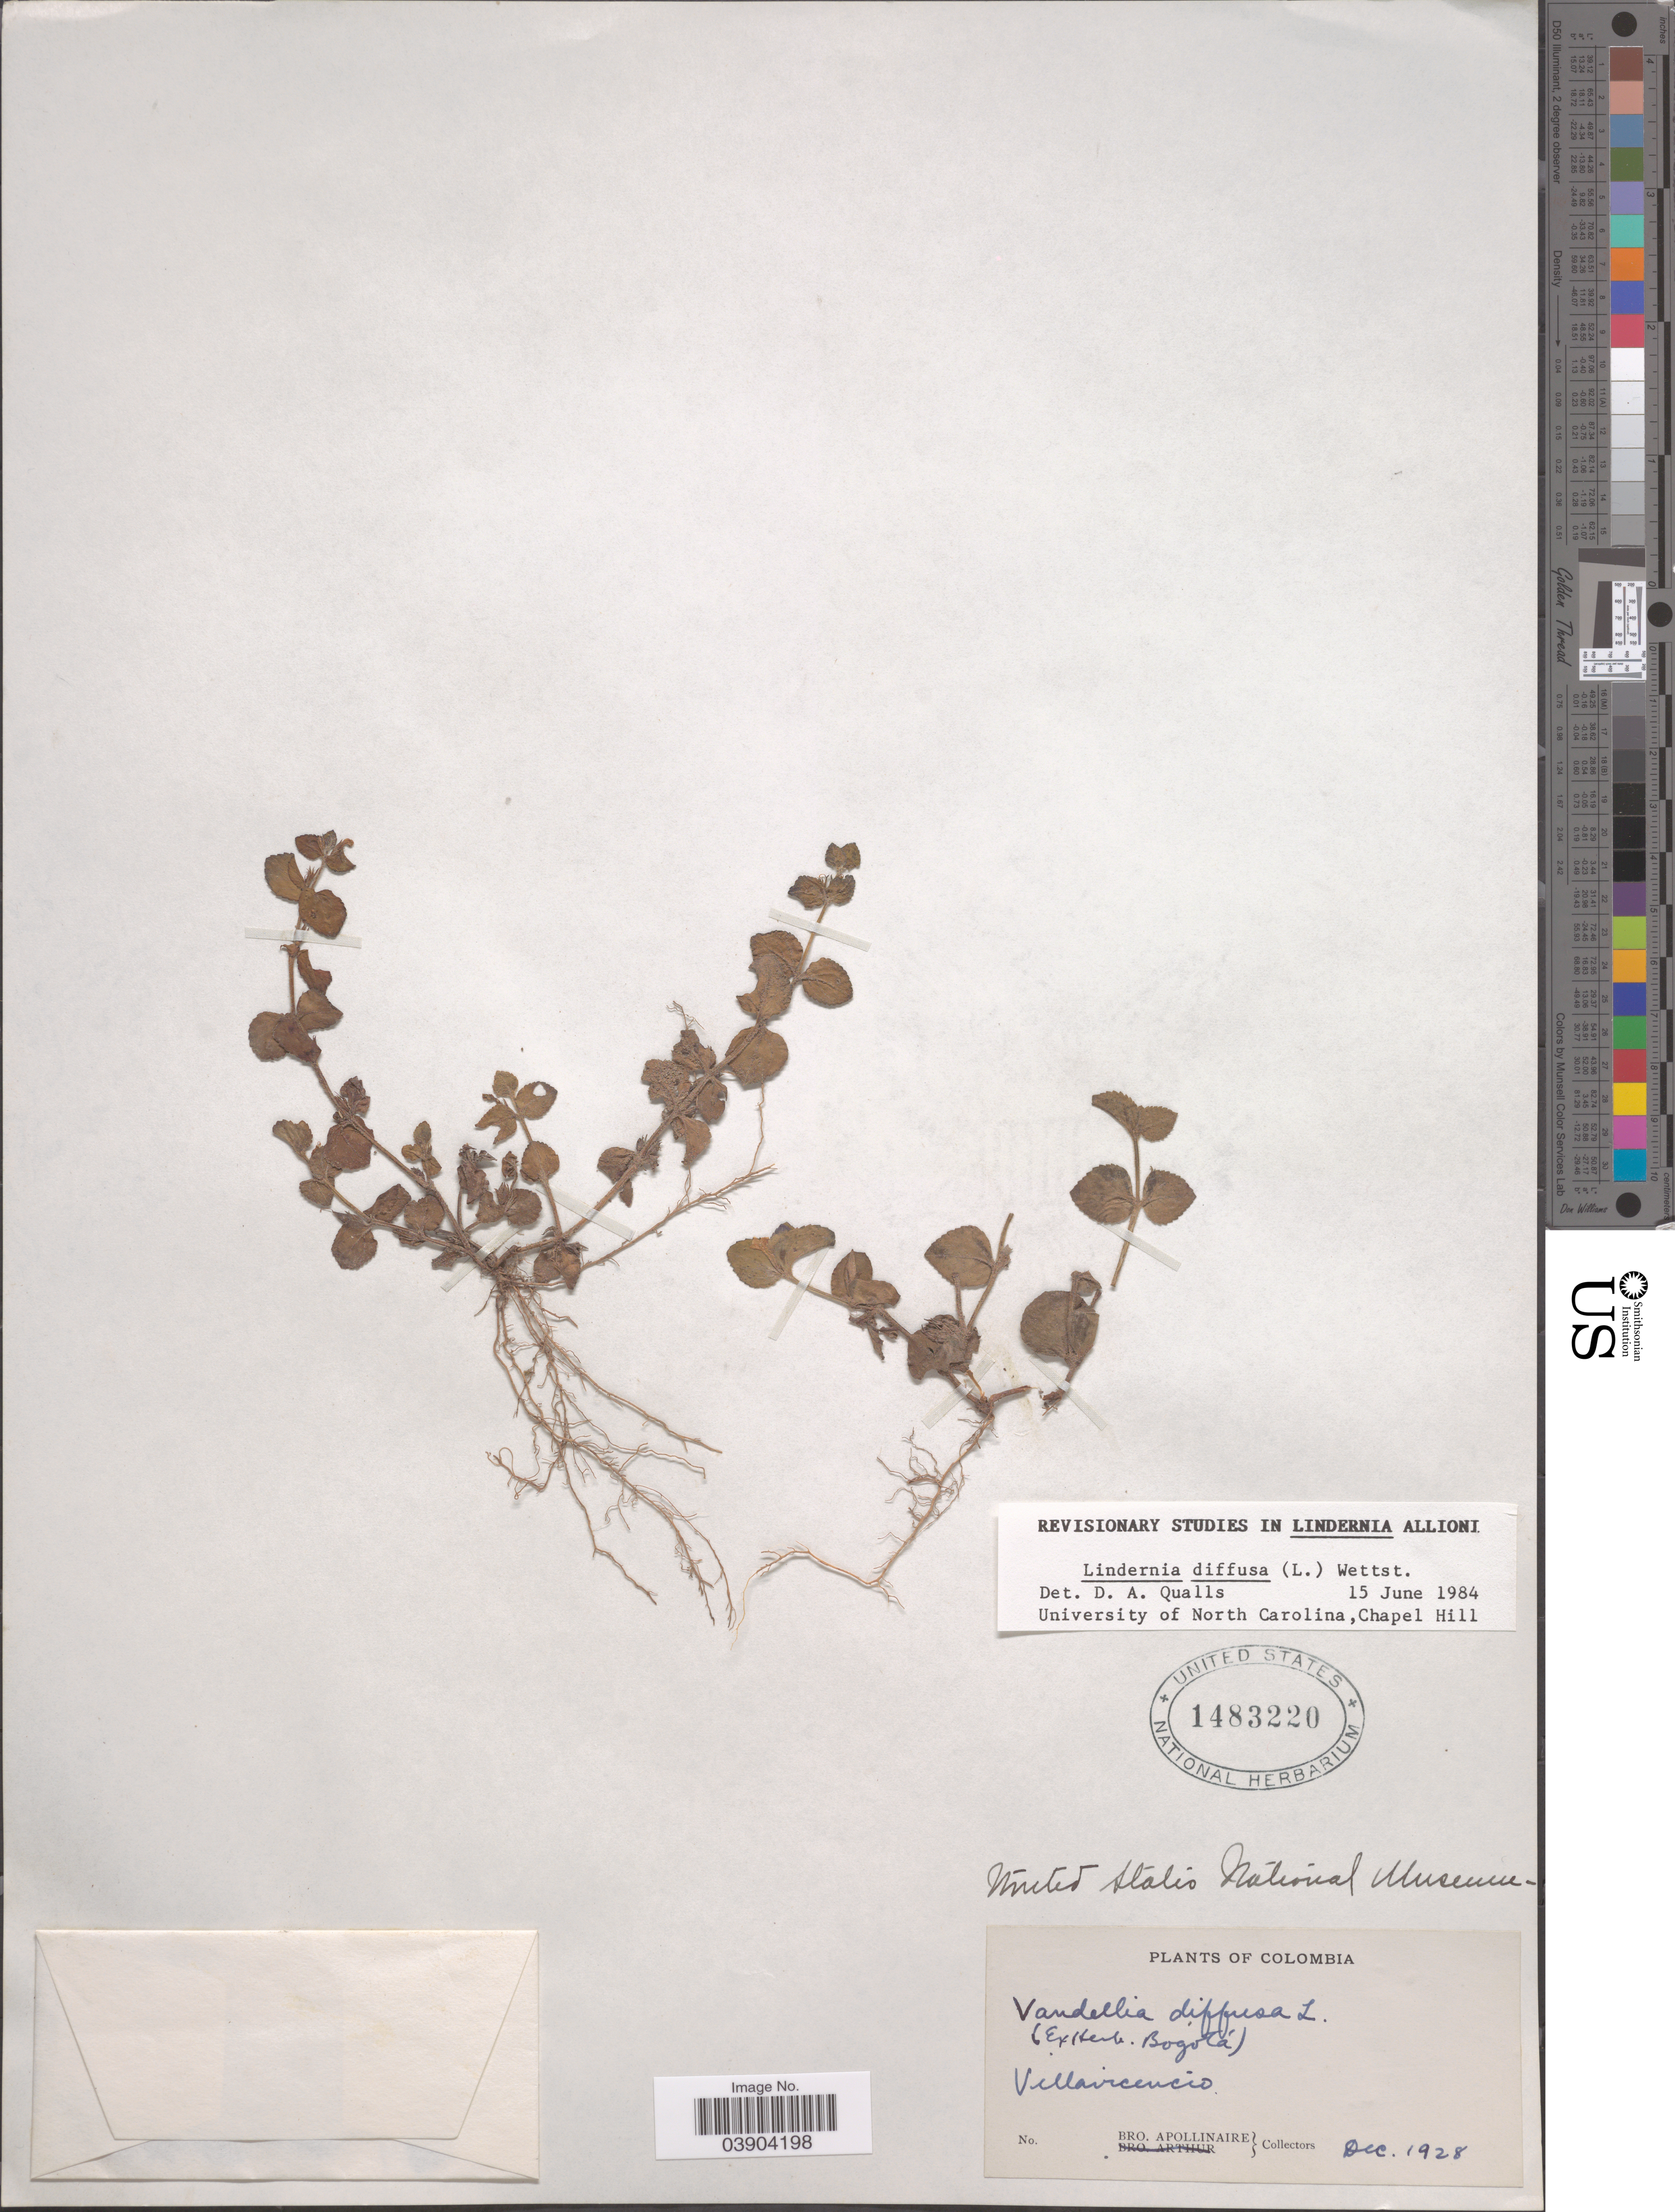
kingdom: Plantae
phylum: Tracheophyta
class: Magnoliopsida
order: Lamiales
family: Linderniaceae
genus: Lindernia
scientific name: Lindernia diffusa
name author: (L.) Wettst.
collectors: Bro. Apollinaire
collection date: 1928-12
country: Colombia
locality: Villavicencio.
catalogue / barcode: US 1483220